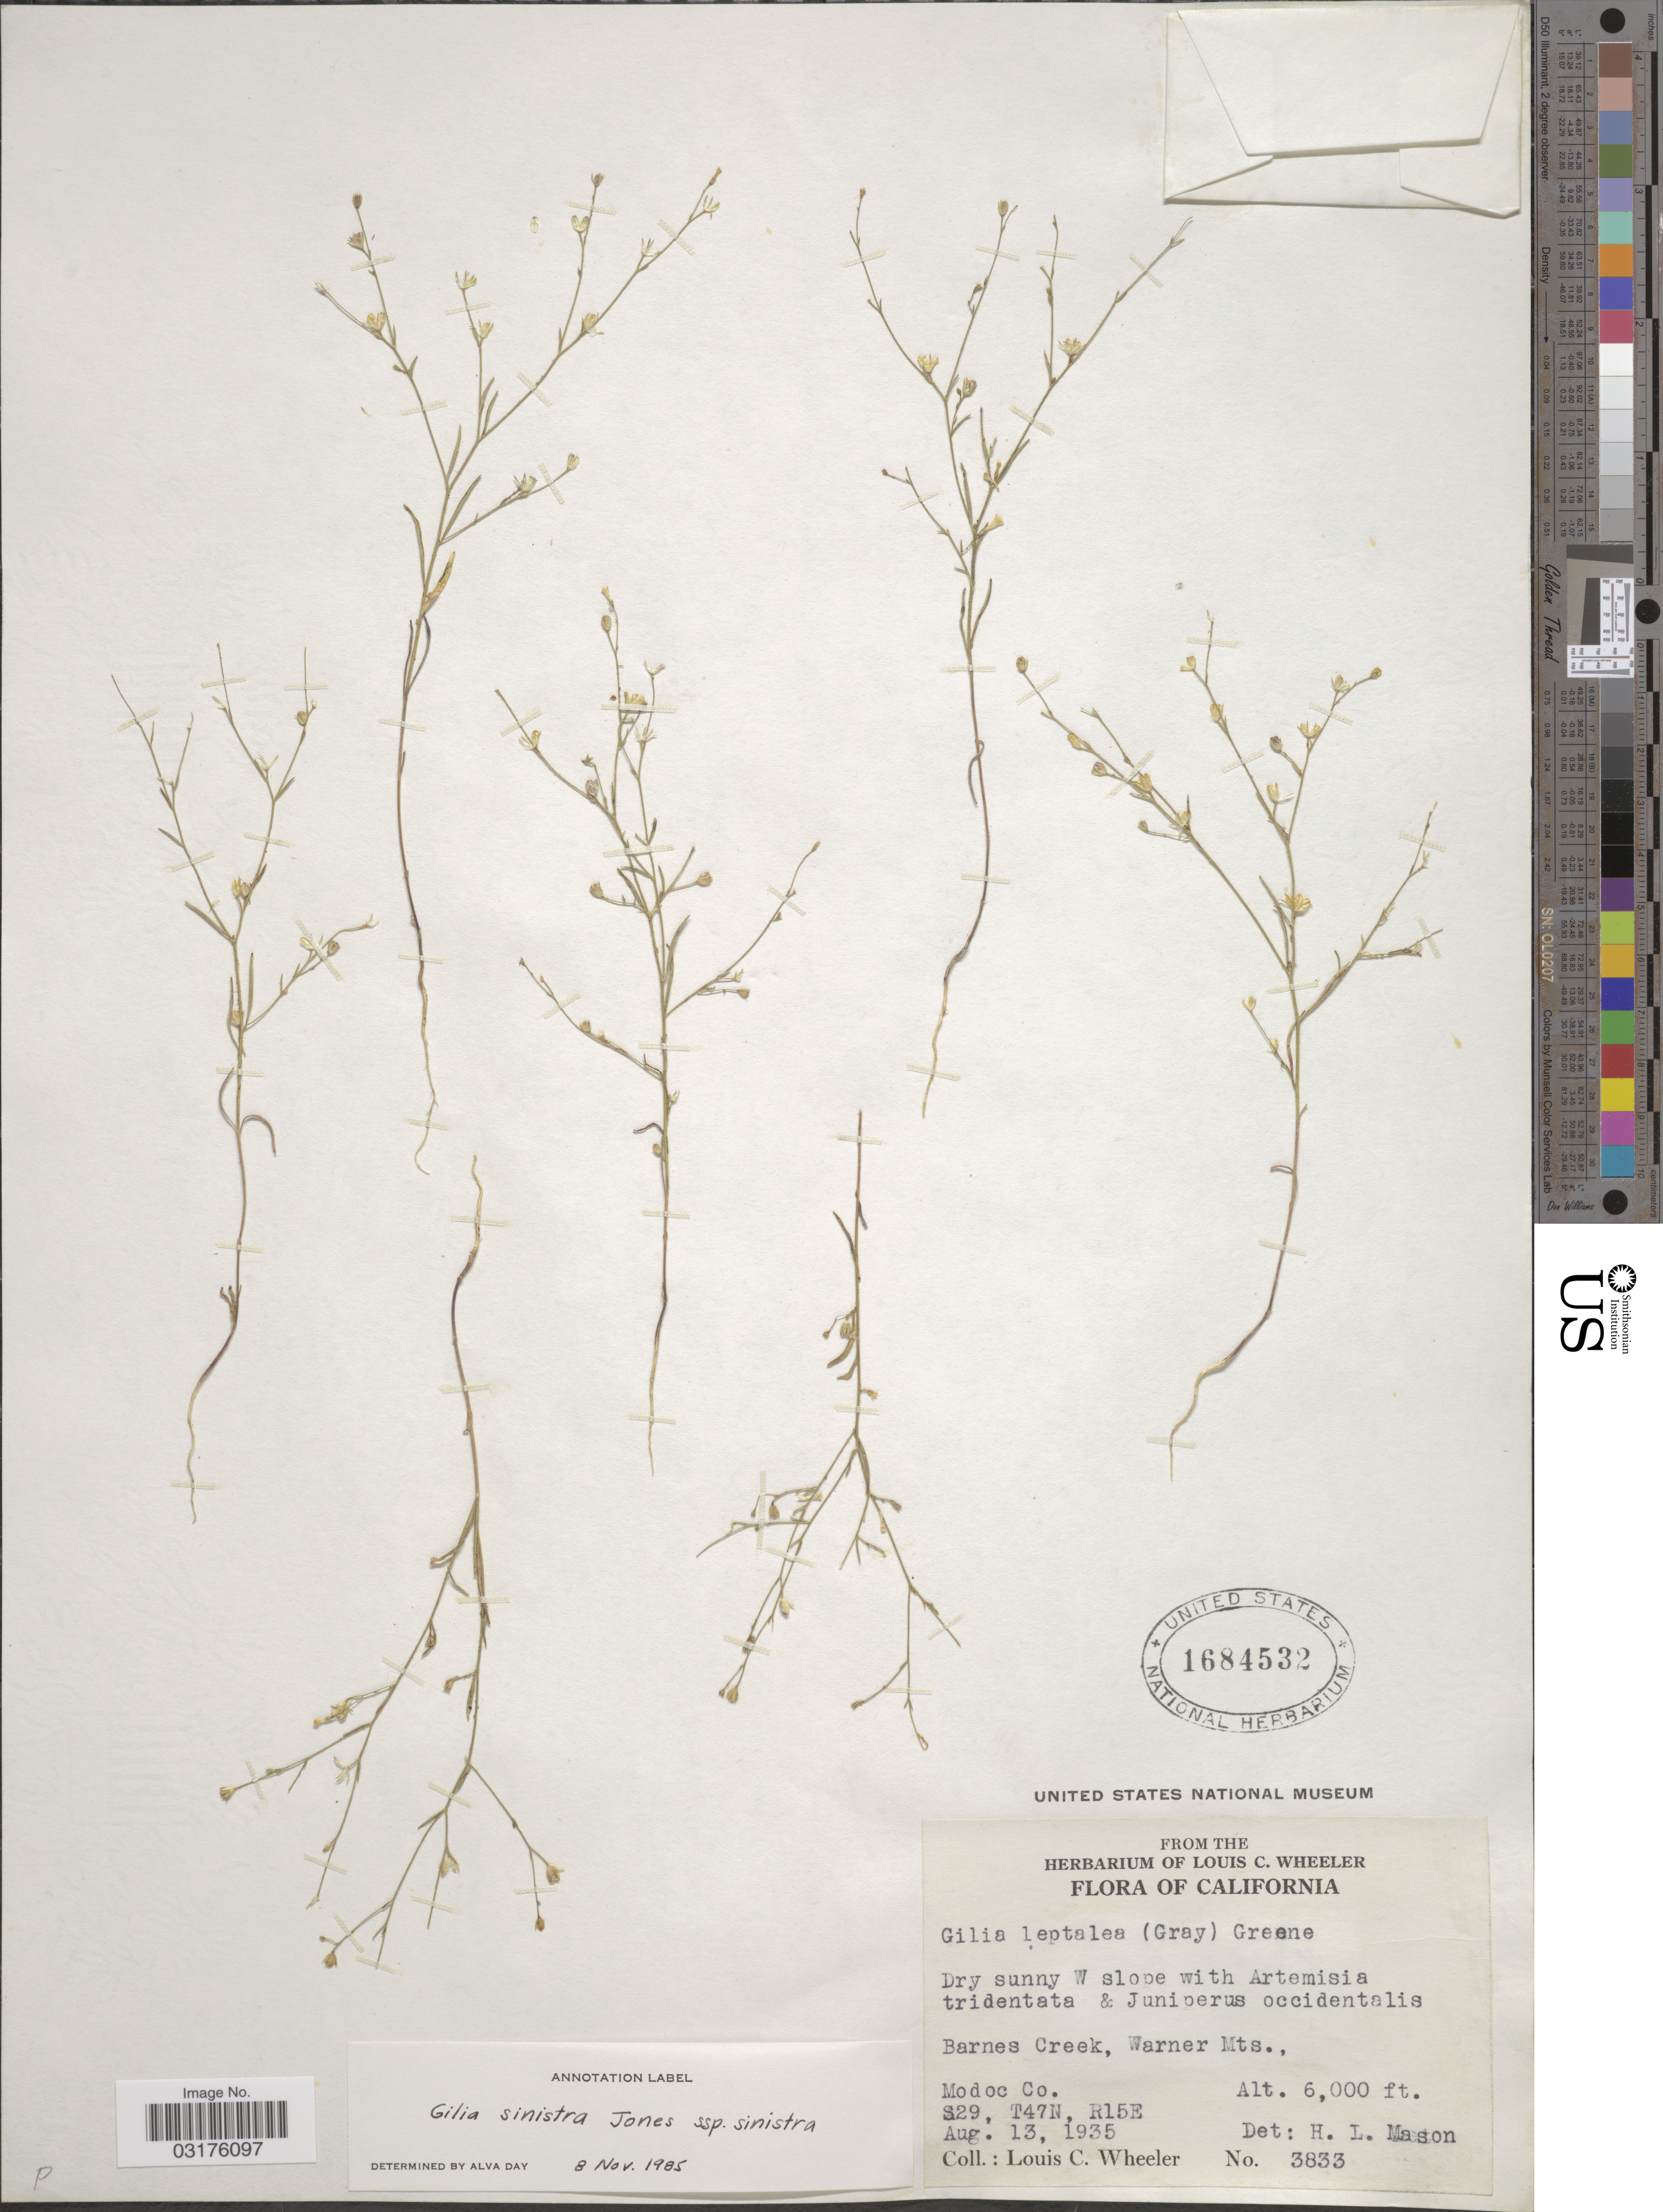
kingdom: Plantae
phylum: Tracheophyta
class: Magnoliopsida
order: Ericales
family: Polemoniaceae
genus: Navarretia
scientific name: Navarretia sinistra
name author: (M.E. Jones) L.A. Johnson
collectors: L. C. Wheeler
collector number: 3833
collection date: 1935-08-13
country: United States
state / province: California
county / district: Modoc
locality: Barnes Creek, Warner Mts., Modoc Co., S29, T47N, R15E.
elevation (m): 1829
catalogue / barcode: US 1684532